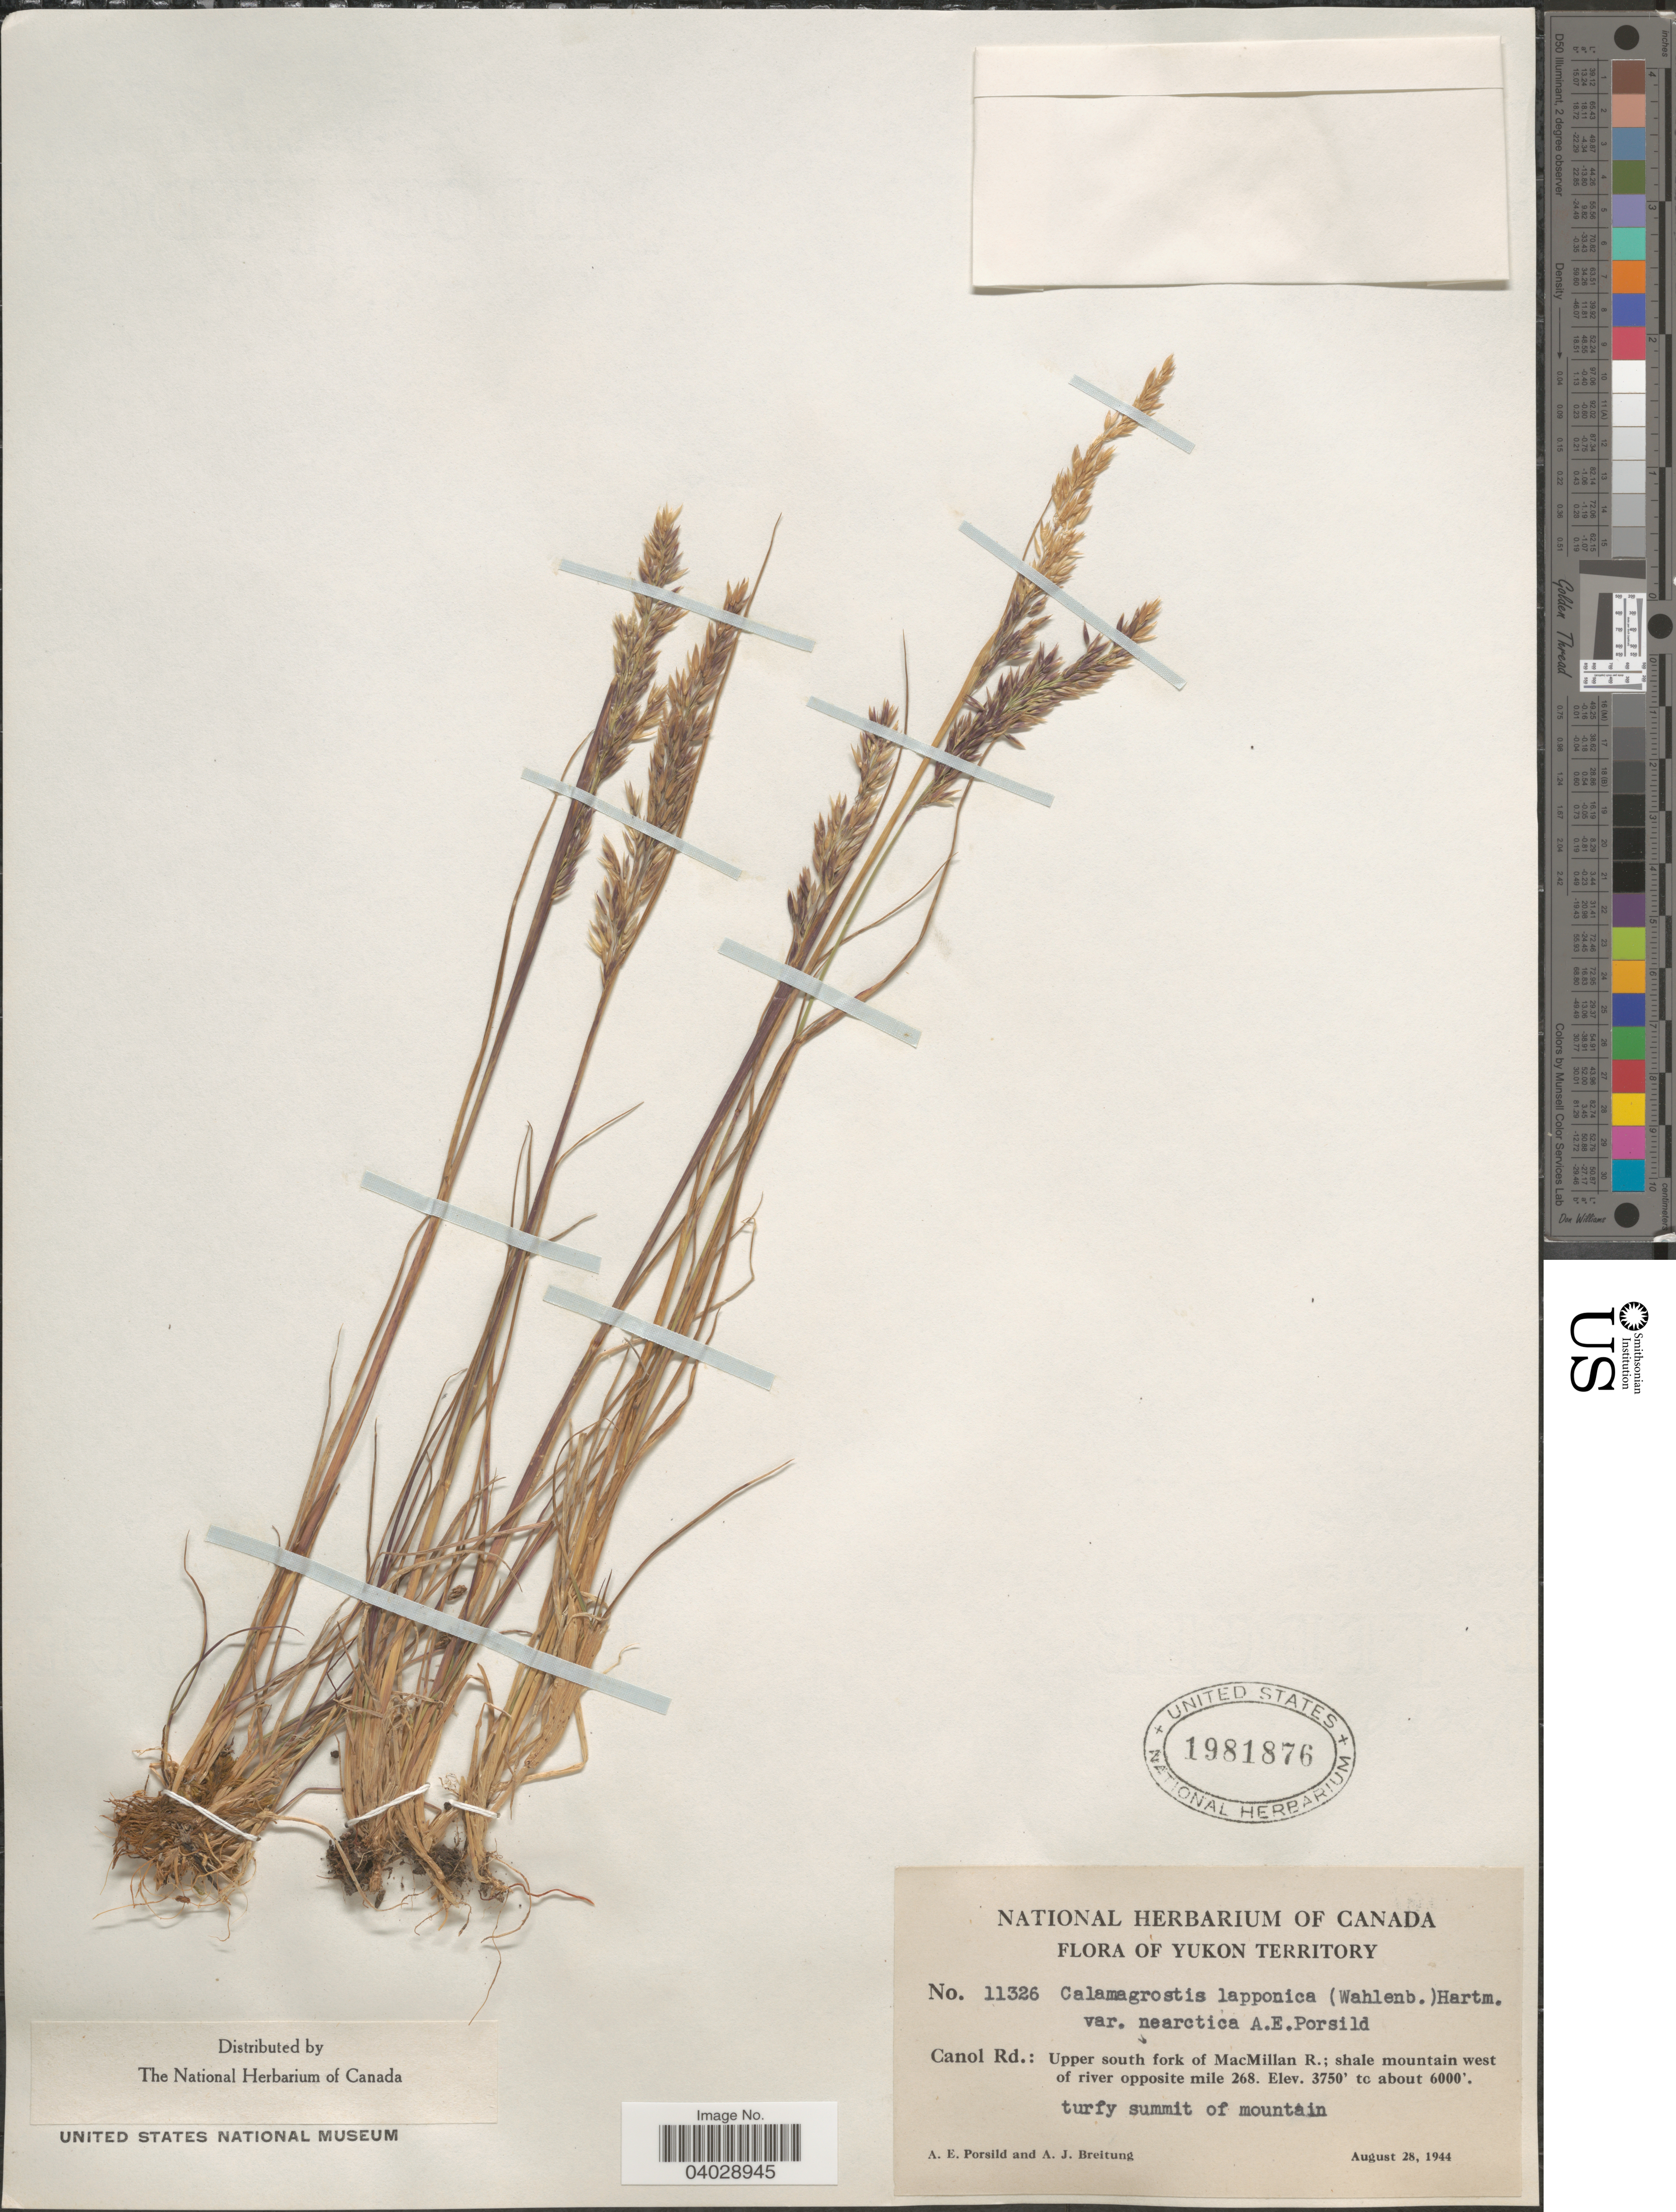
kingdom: Plantae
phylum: Tracheophyta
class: Liliopsida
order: Poales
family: Poaceae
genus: Calamagrostis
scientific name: Calamagrostis lapponica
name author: (Wahlenb.) Hartm.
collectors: A. E. Porsild & A. Breitung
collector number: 11326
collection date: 1944-08-28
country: Canada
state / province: Yukon Territory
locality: Canol Rd.: Upper south fork of MacMillan R.; shale mountain west of river opposite mile 268.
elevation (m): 1143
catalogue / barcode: US 1981876